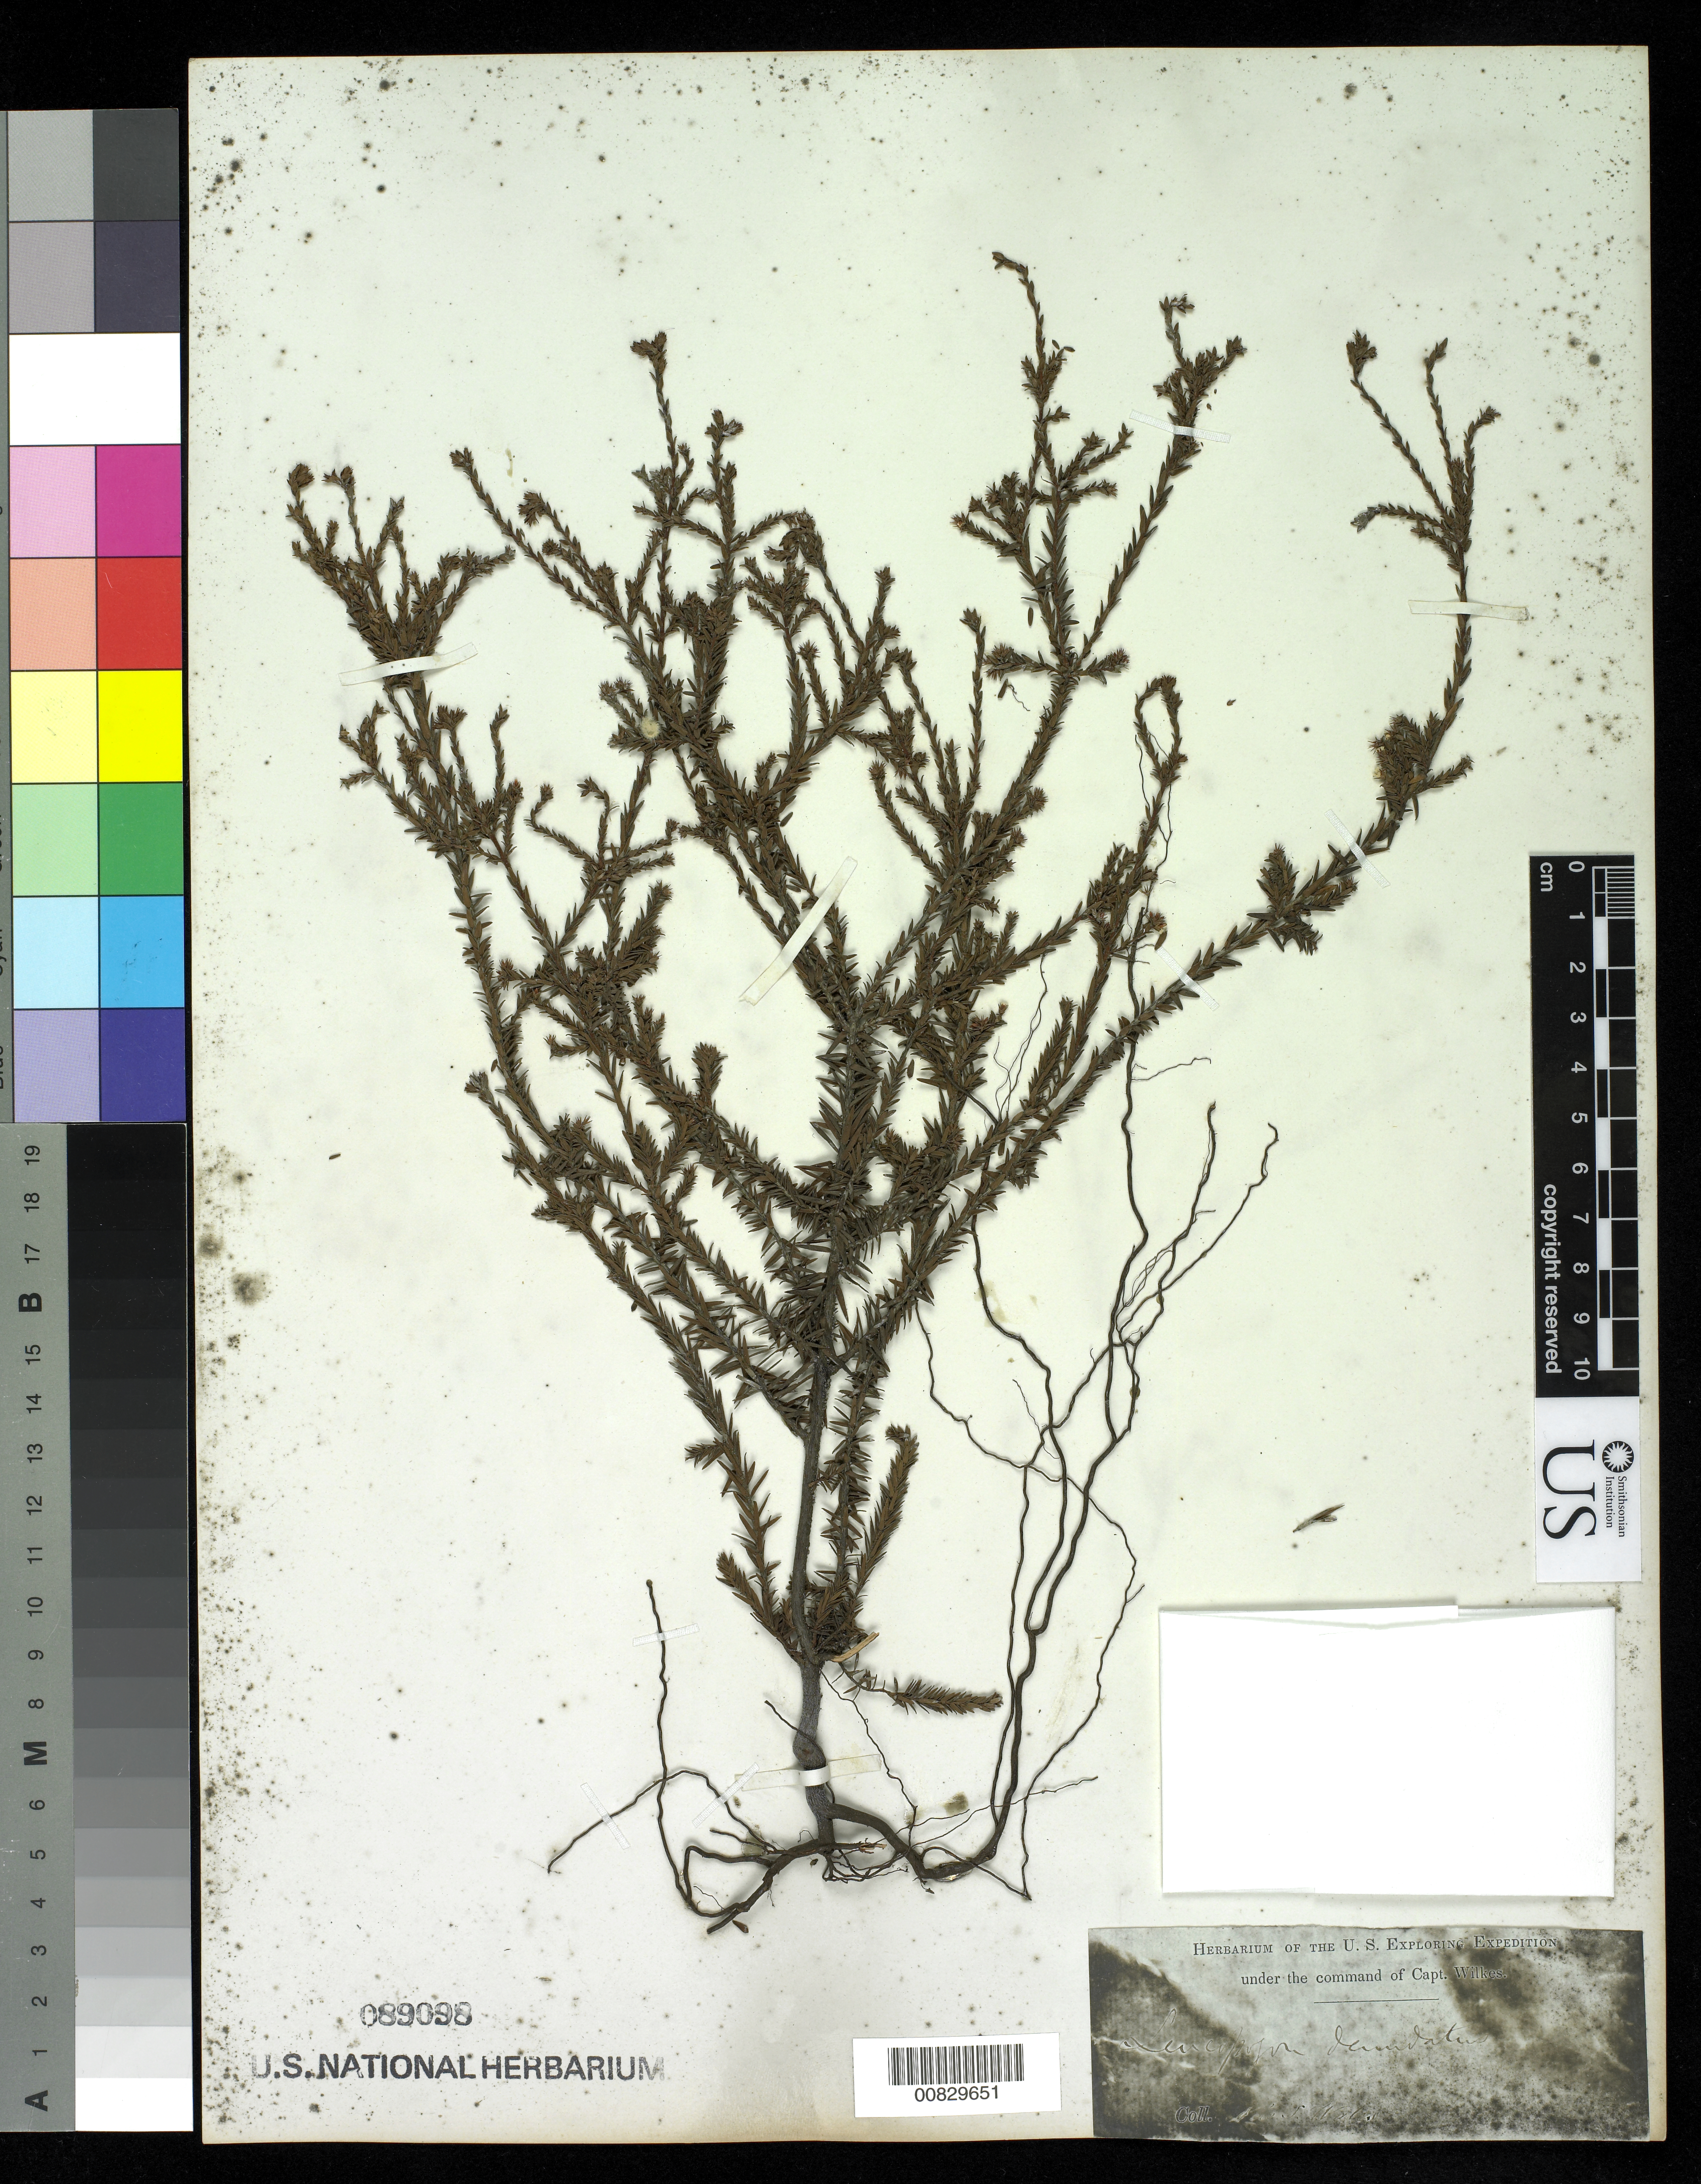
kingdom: Plantae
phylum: Tracheophyta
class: Magnoliopsida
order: Ericales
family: Ericaceae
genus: Leucopogon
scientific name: Leucopogon denudatus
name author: Sieber ex Spreng.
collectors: Wilkes Explor. Exped.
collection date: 1838/1842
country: Australia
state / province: New South Wales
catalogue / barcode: US 89098